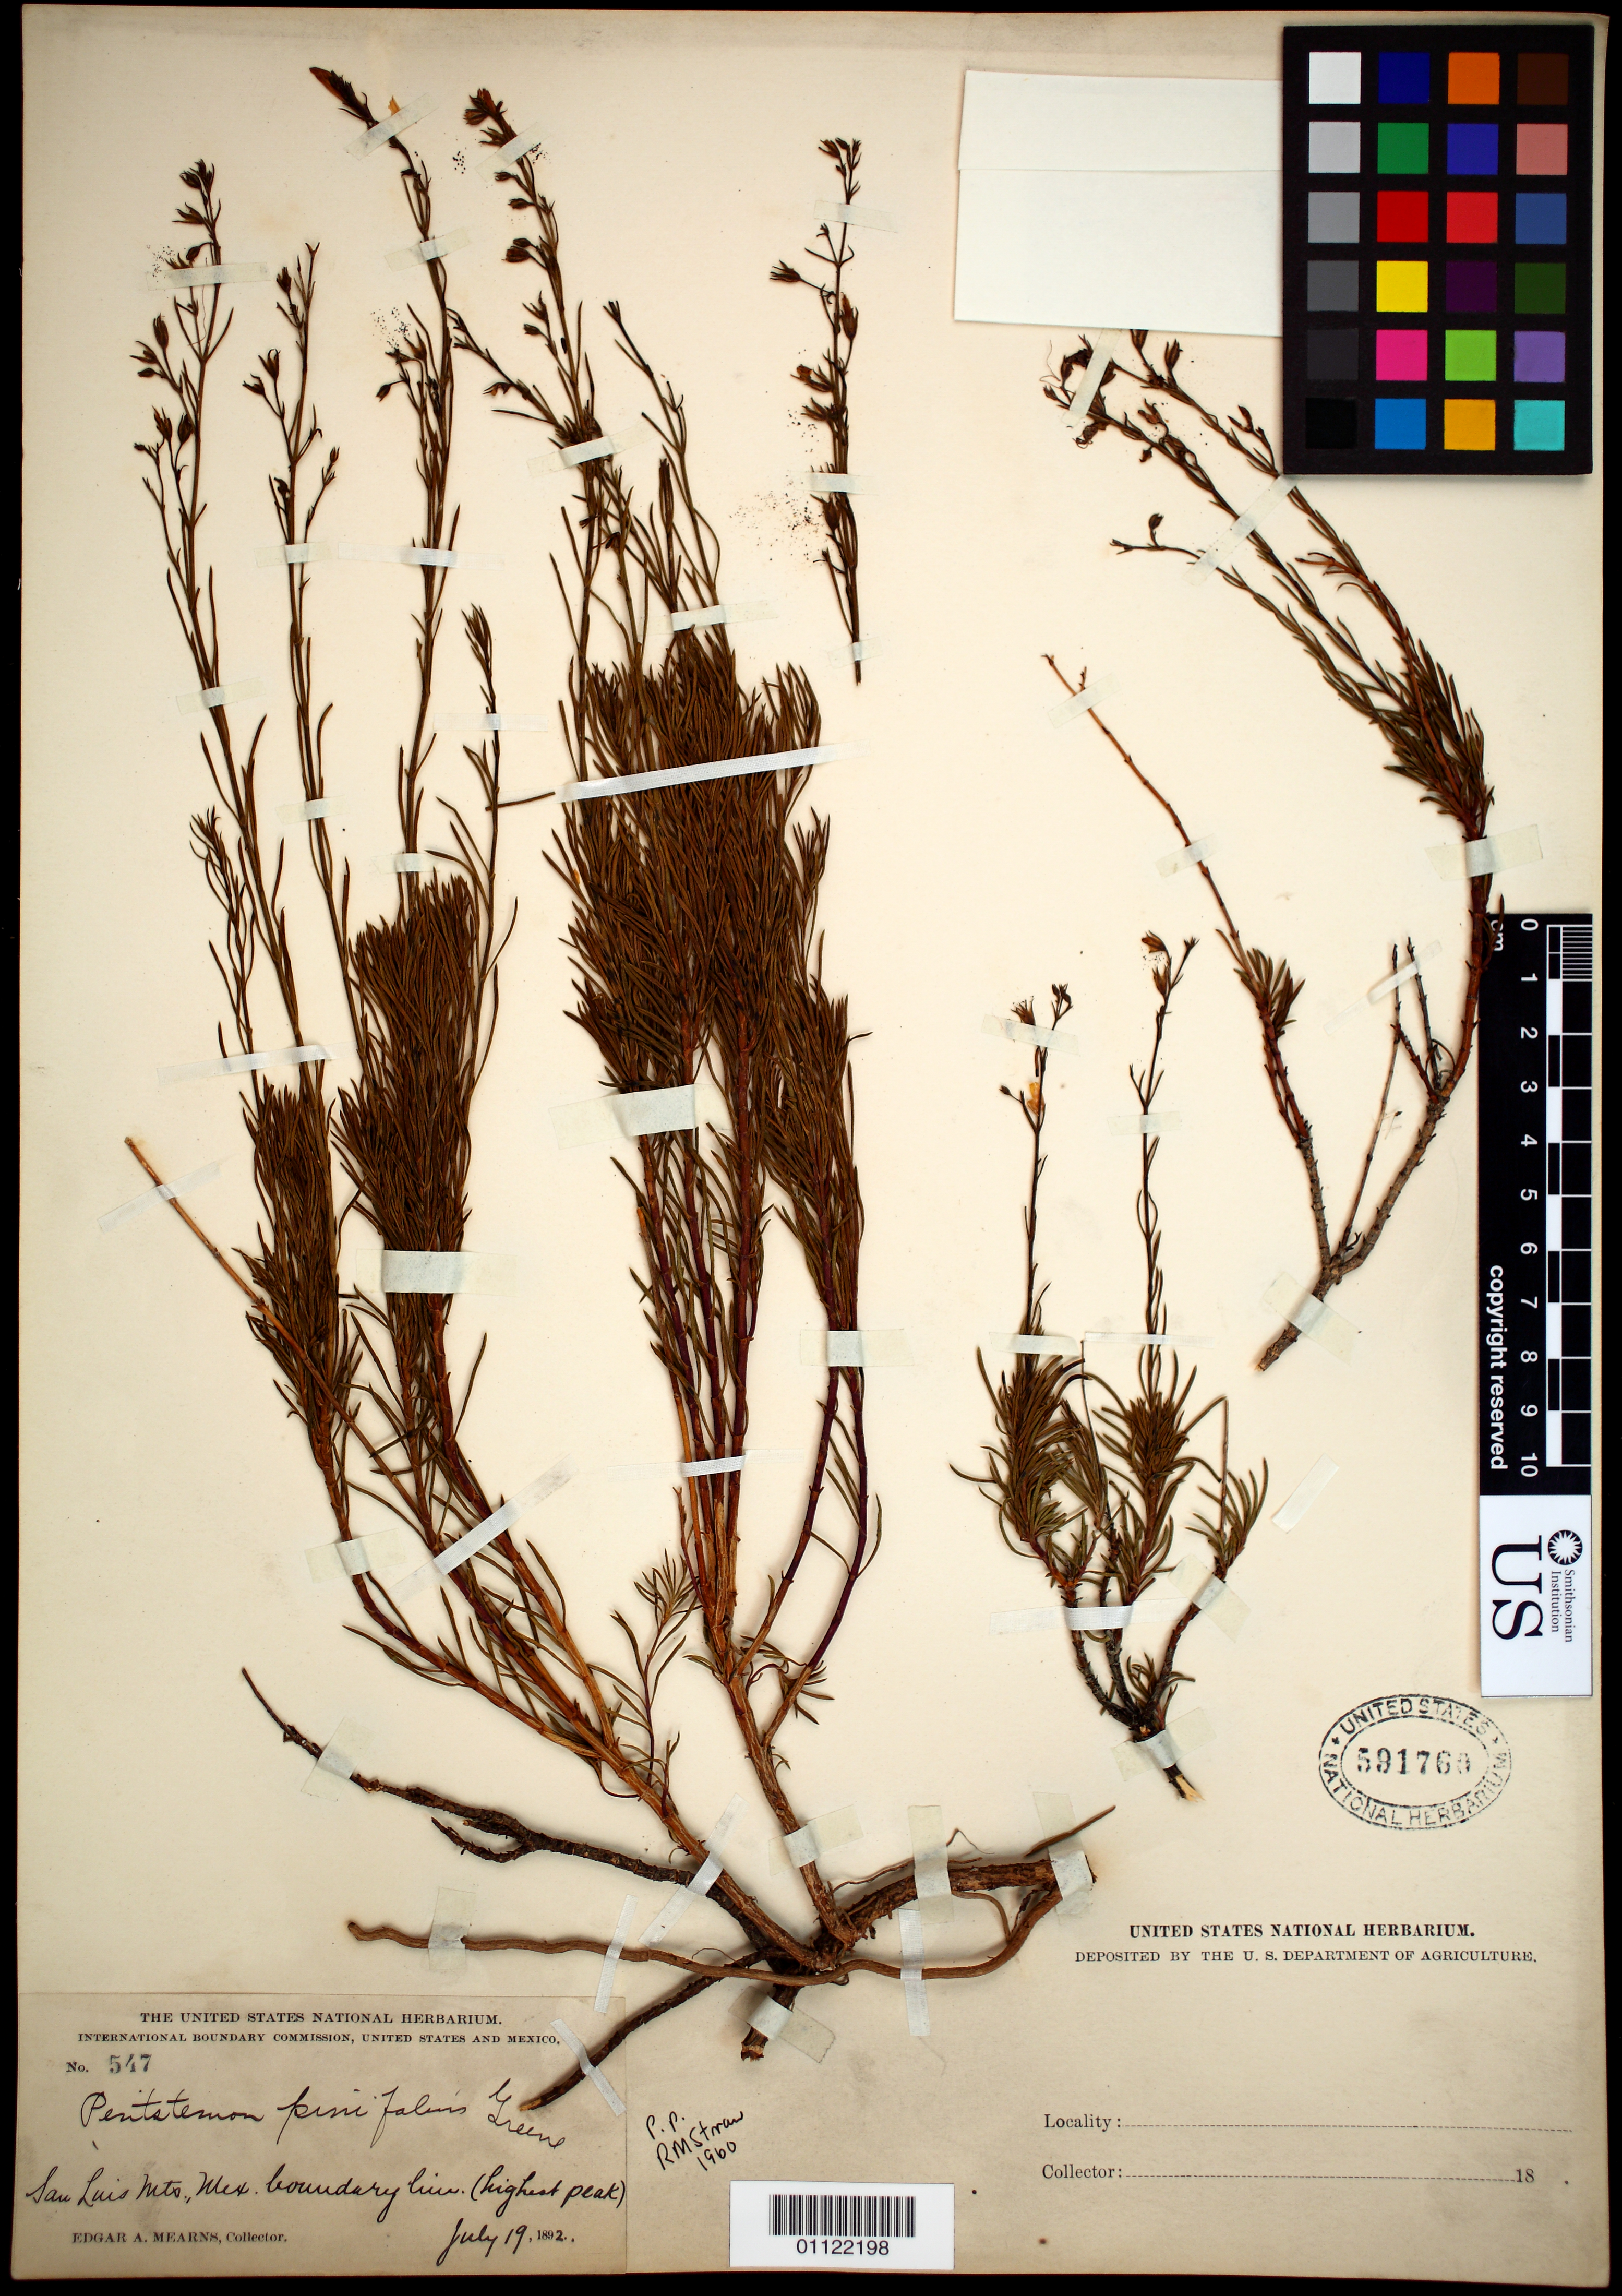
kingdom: Plantae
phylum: Tracheophyta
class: Magnoliopsida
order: Lamiales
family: Plantaginaceae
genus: Penstemon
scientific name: Penstemon pinifolius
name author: Greene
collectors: E. A. Mearns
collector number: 547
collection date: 1892-07-19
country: United States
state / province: Arizona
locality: San Luis Mts., Mex. boundary line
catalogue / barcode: US 591760